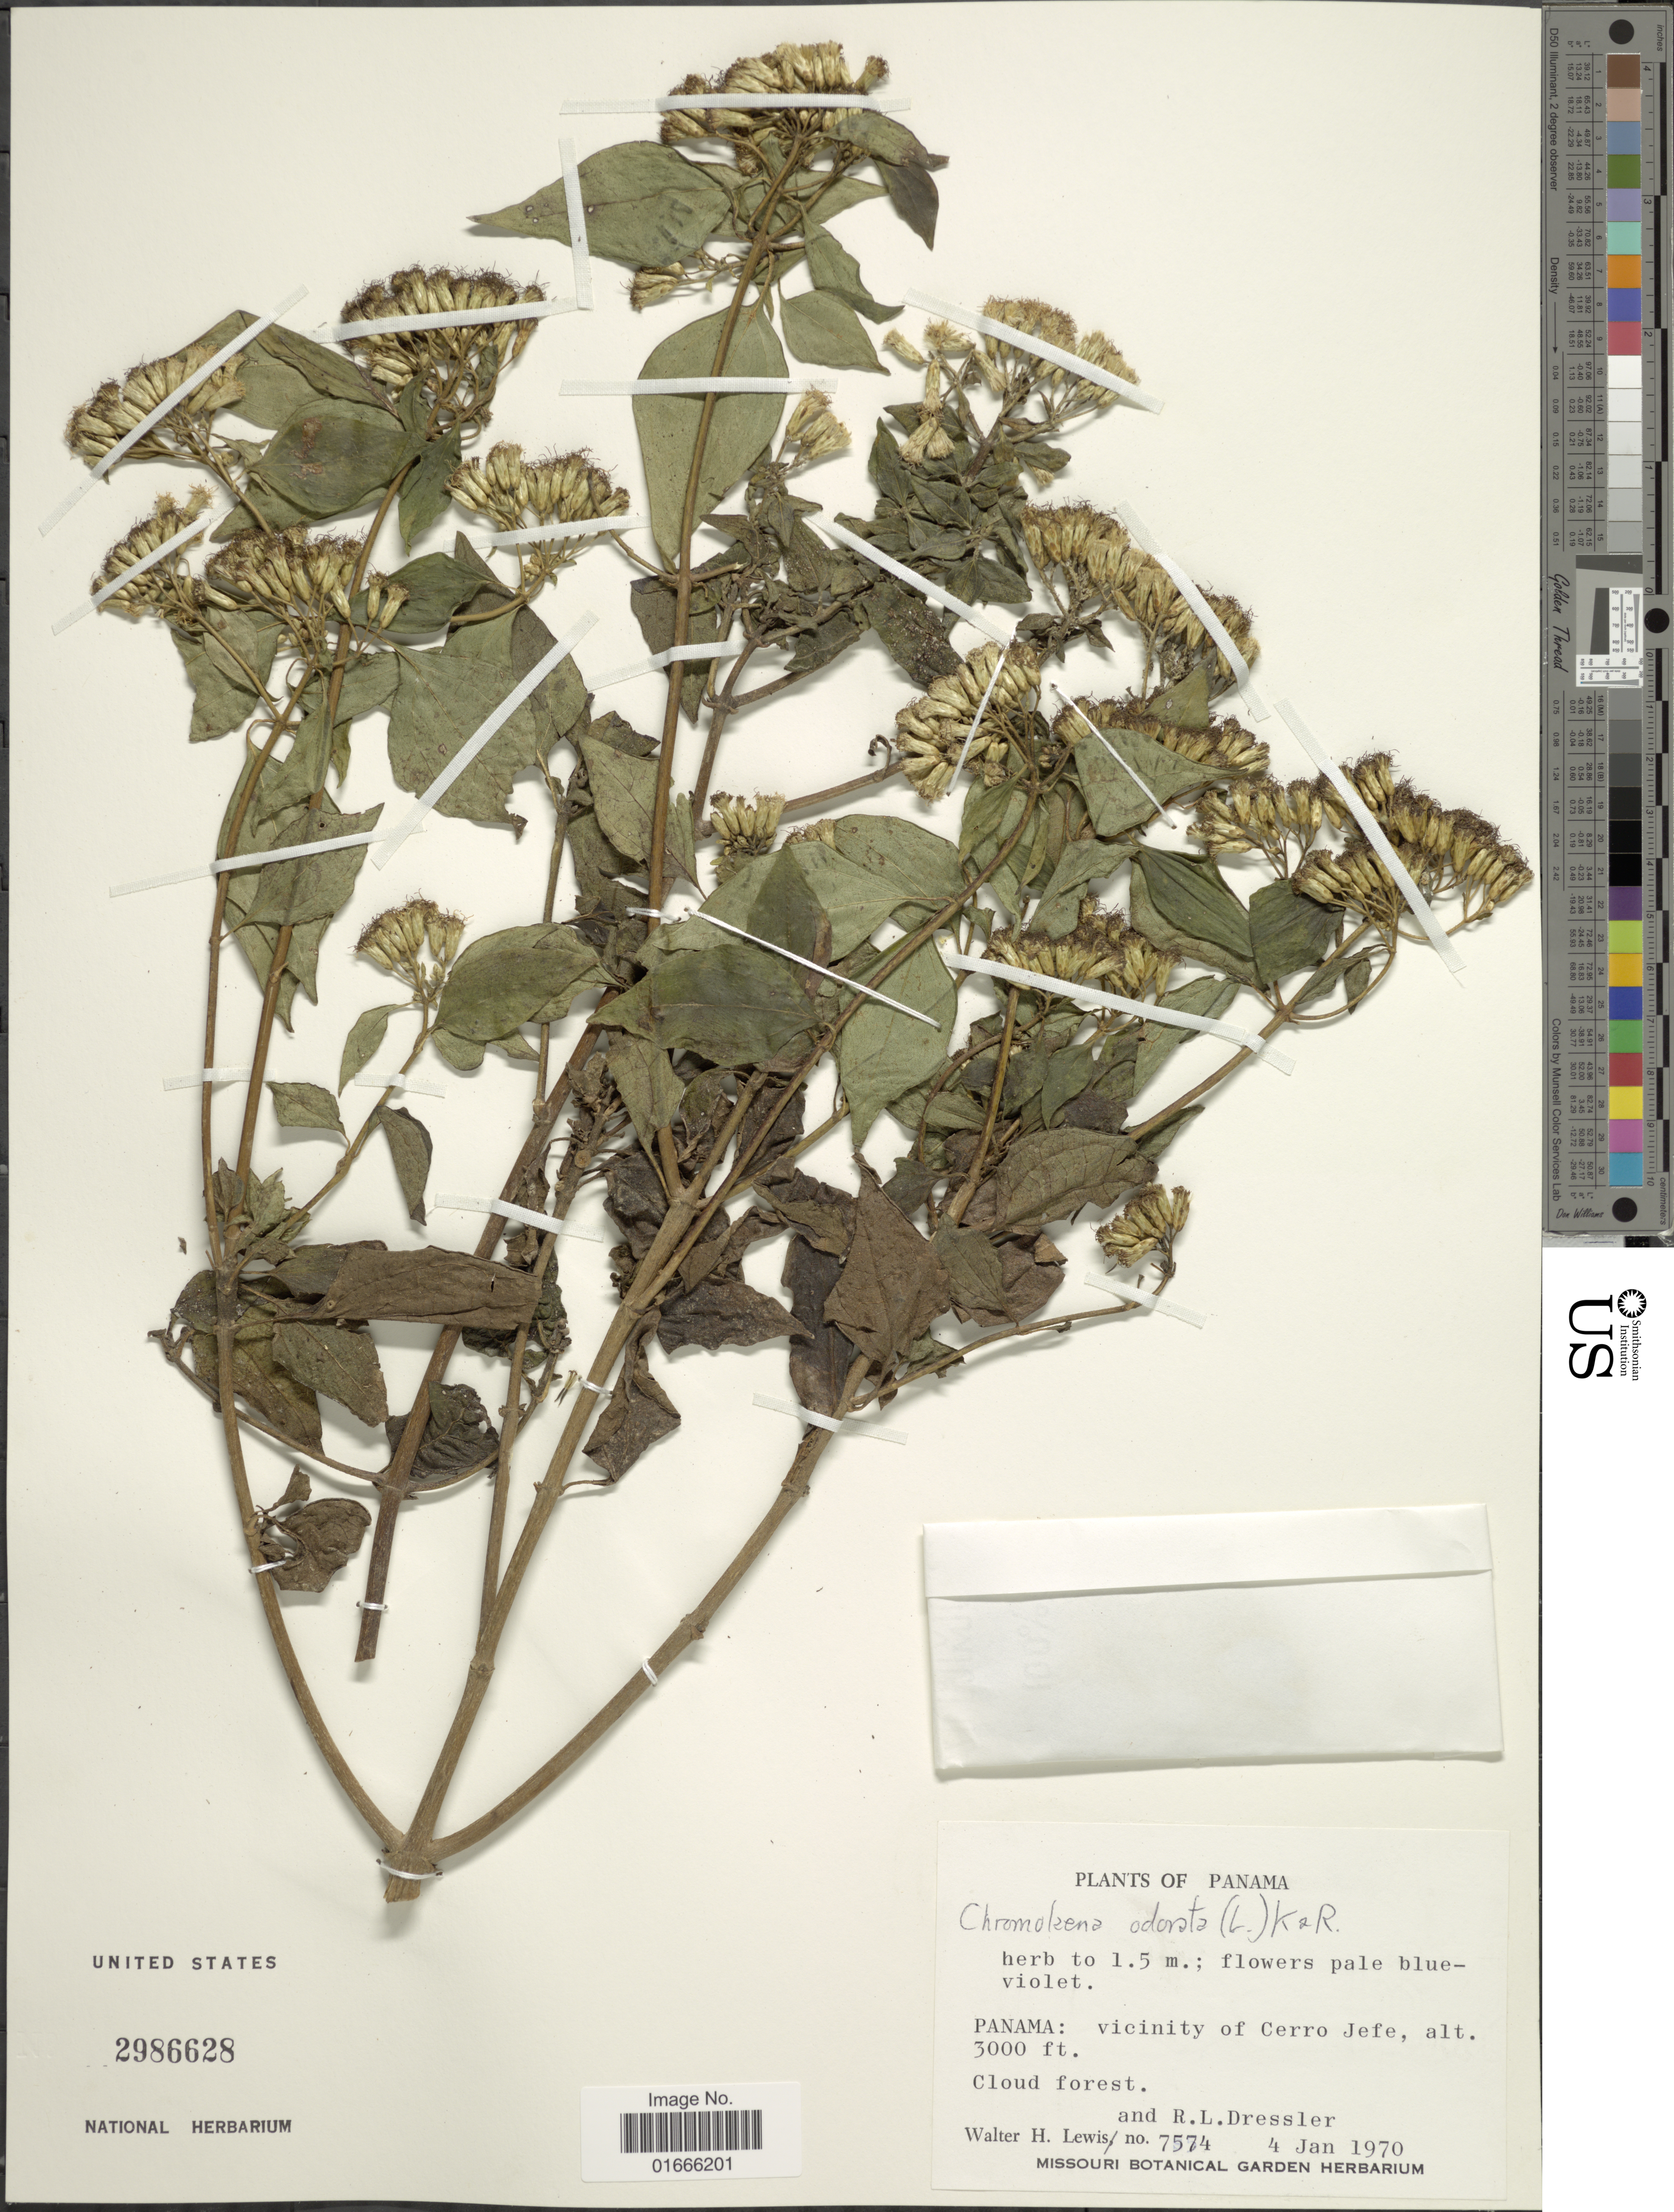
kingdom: Plantae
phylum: Tracheophyta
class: Magnoliopsida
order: Asterales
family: Asteraceae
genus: Chromolaena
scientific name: Chromolaena odorata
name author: (L.) R.M. King & H. Rob.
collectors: W. H. Lewis & R. Dressler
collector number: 7574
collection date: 1970-01-04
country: Panama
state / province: Panamá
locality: Vicinity of Cerro Jefe.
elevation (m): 914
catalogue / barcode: US 2986628